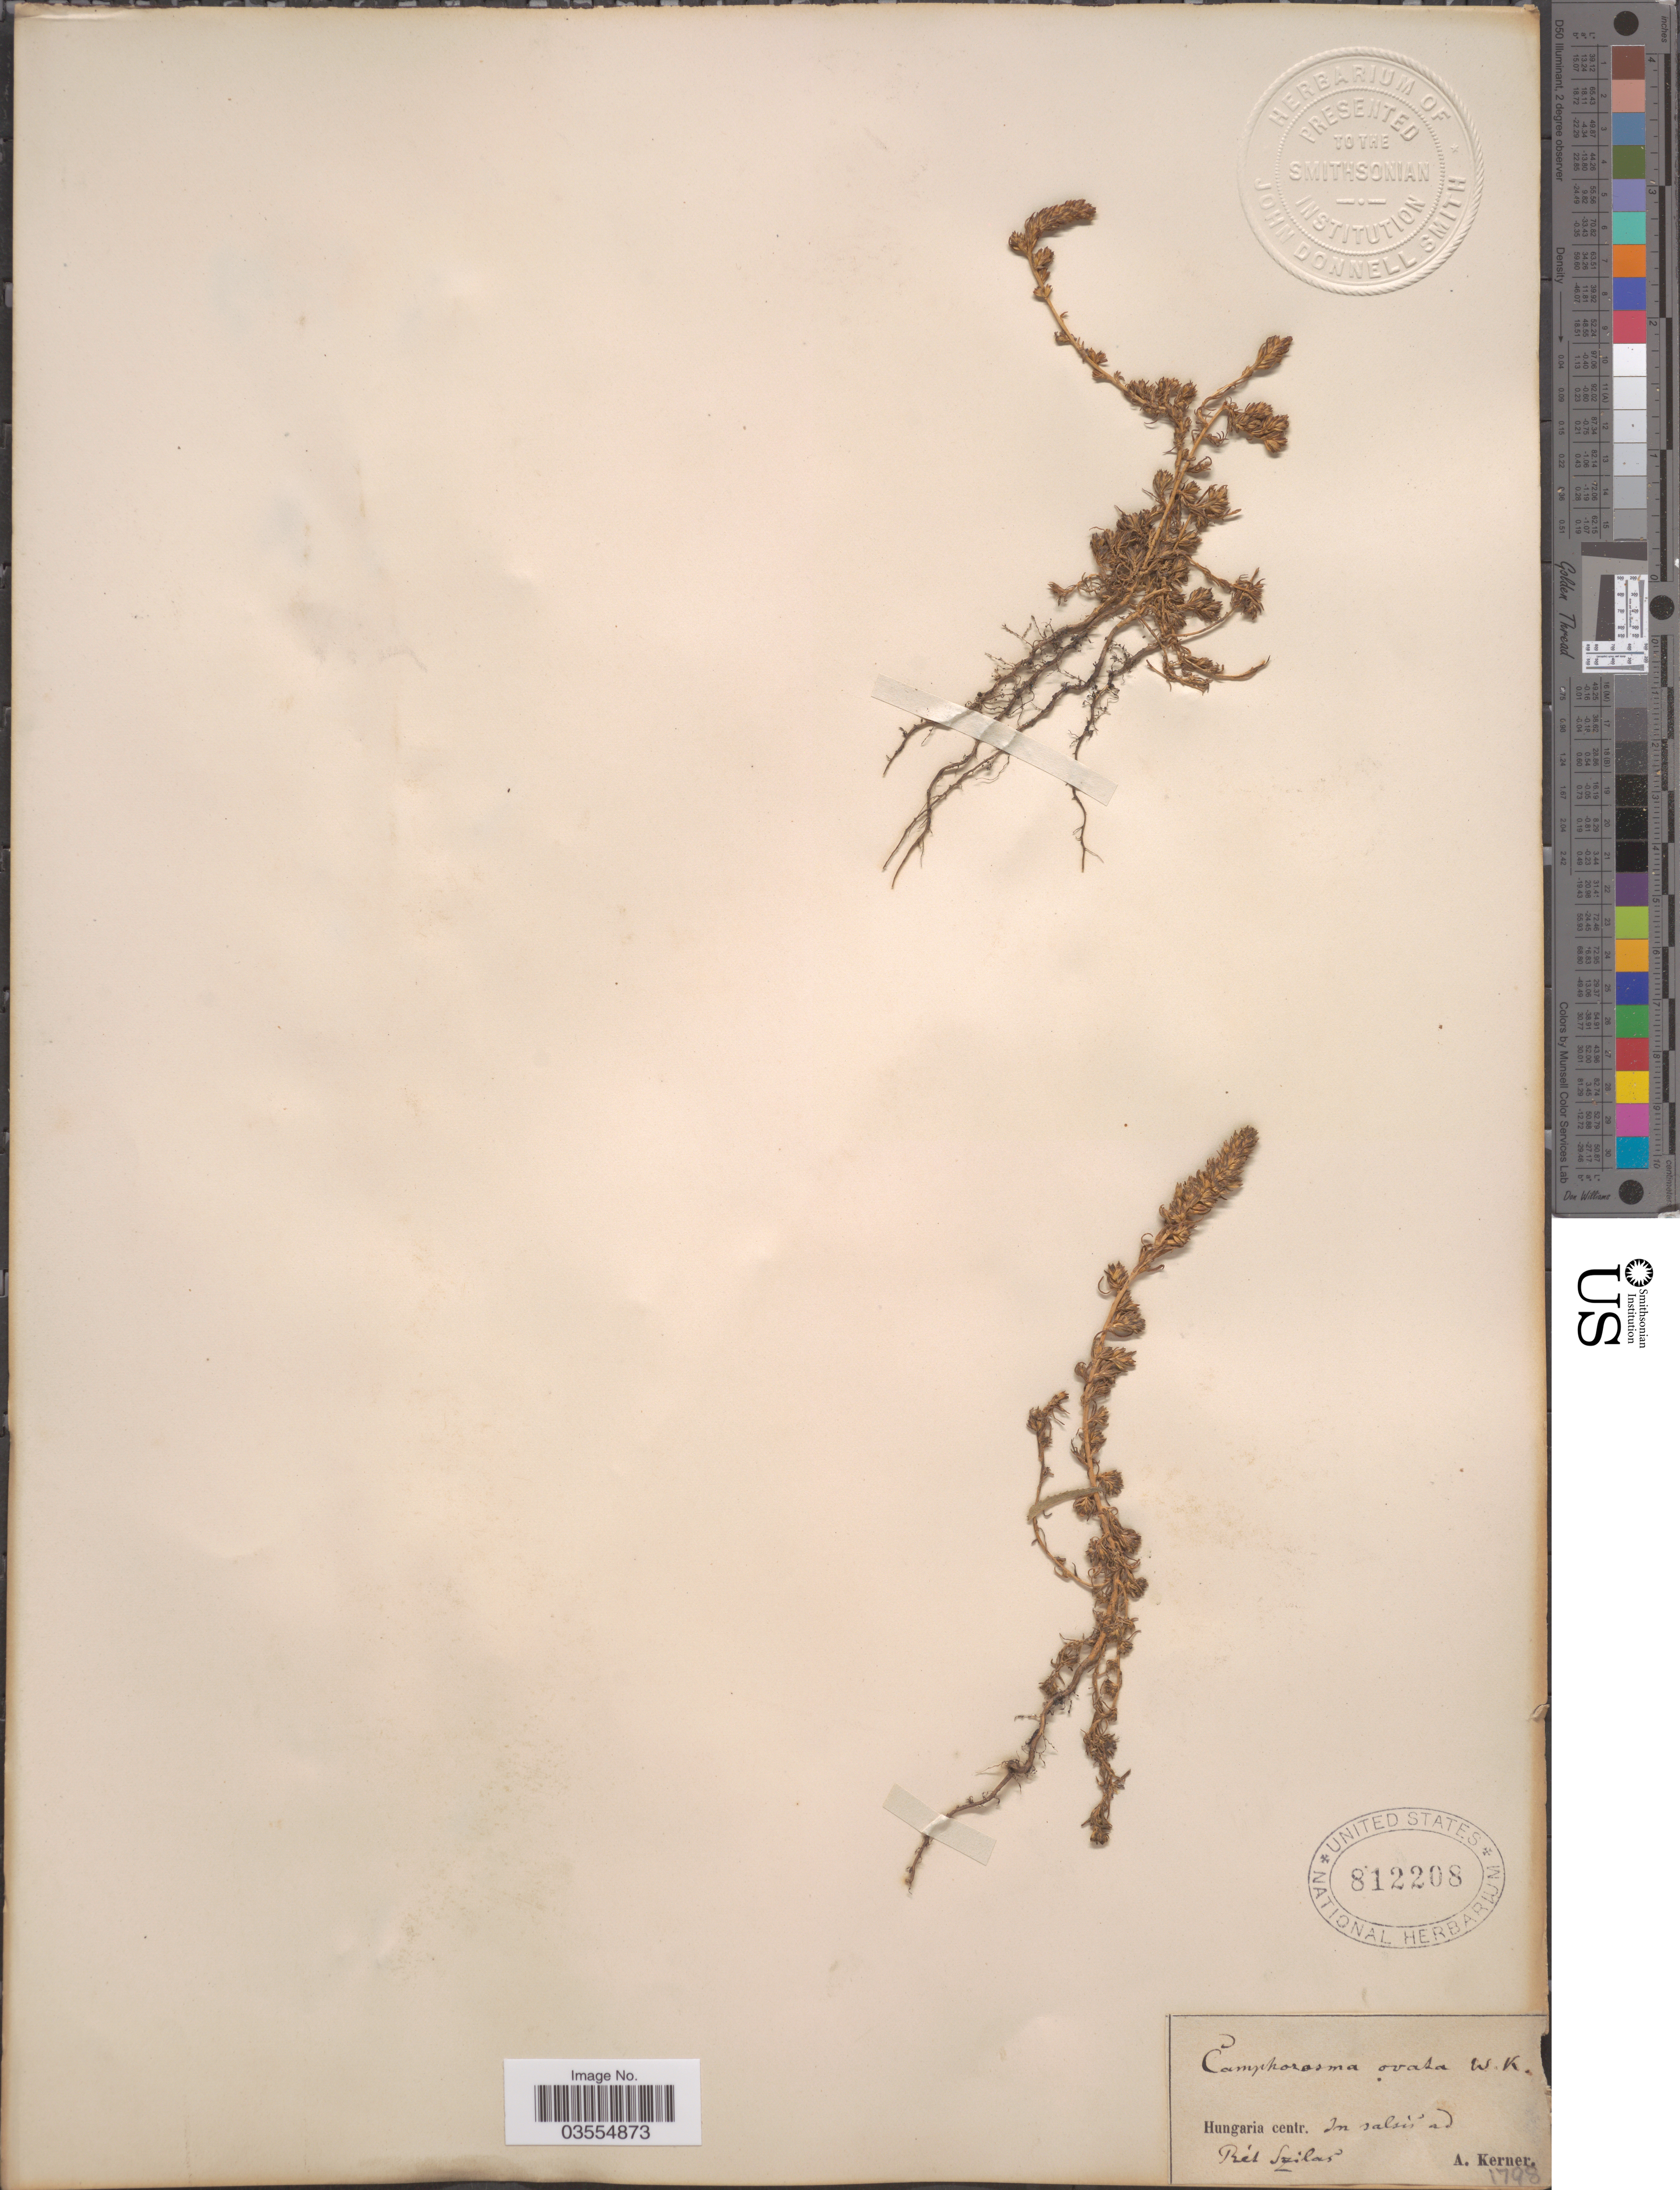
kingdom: Plantae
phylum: Tracheophyta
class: Magnoliopsida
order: Caryophyllales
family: Amaranthaceae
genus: Camphorosma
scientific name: Camphorosma ovata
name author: Waldst. & Kit.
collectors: A. Kerner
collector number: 1798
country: Hungary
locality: Hungaria centr. In salsis ad Ris Szilas.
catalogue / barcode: US 812208